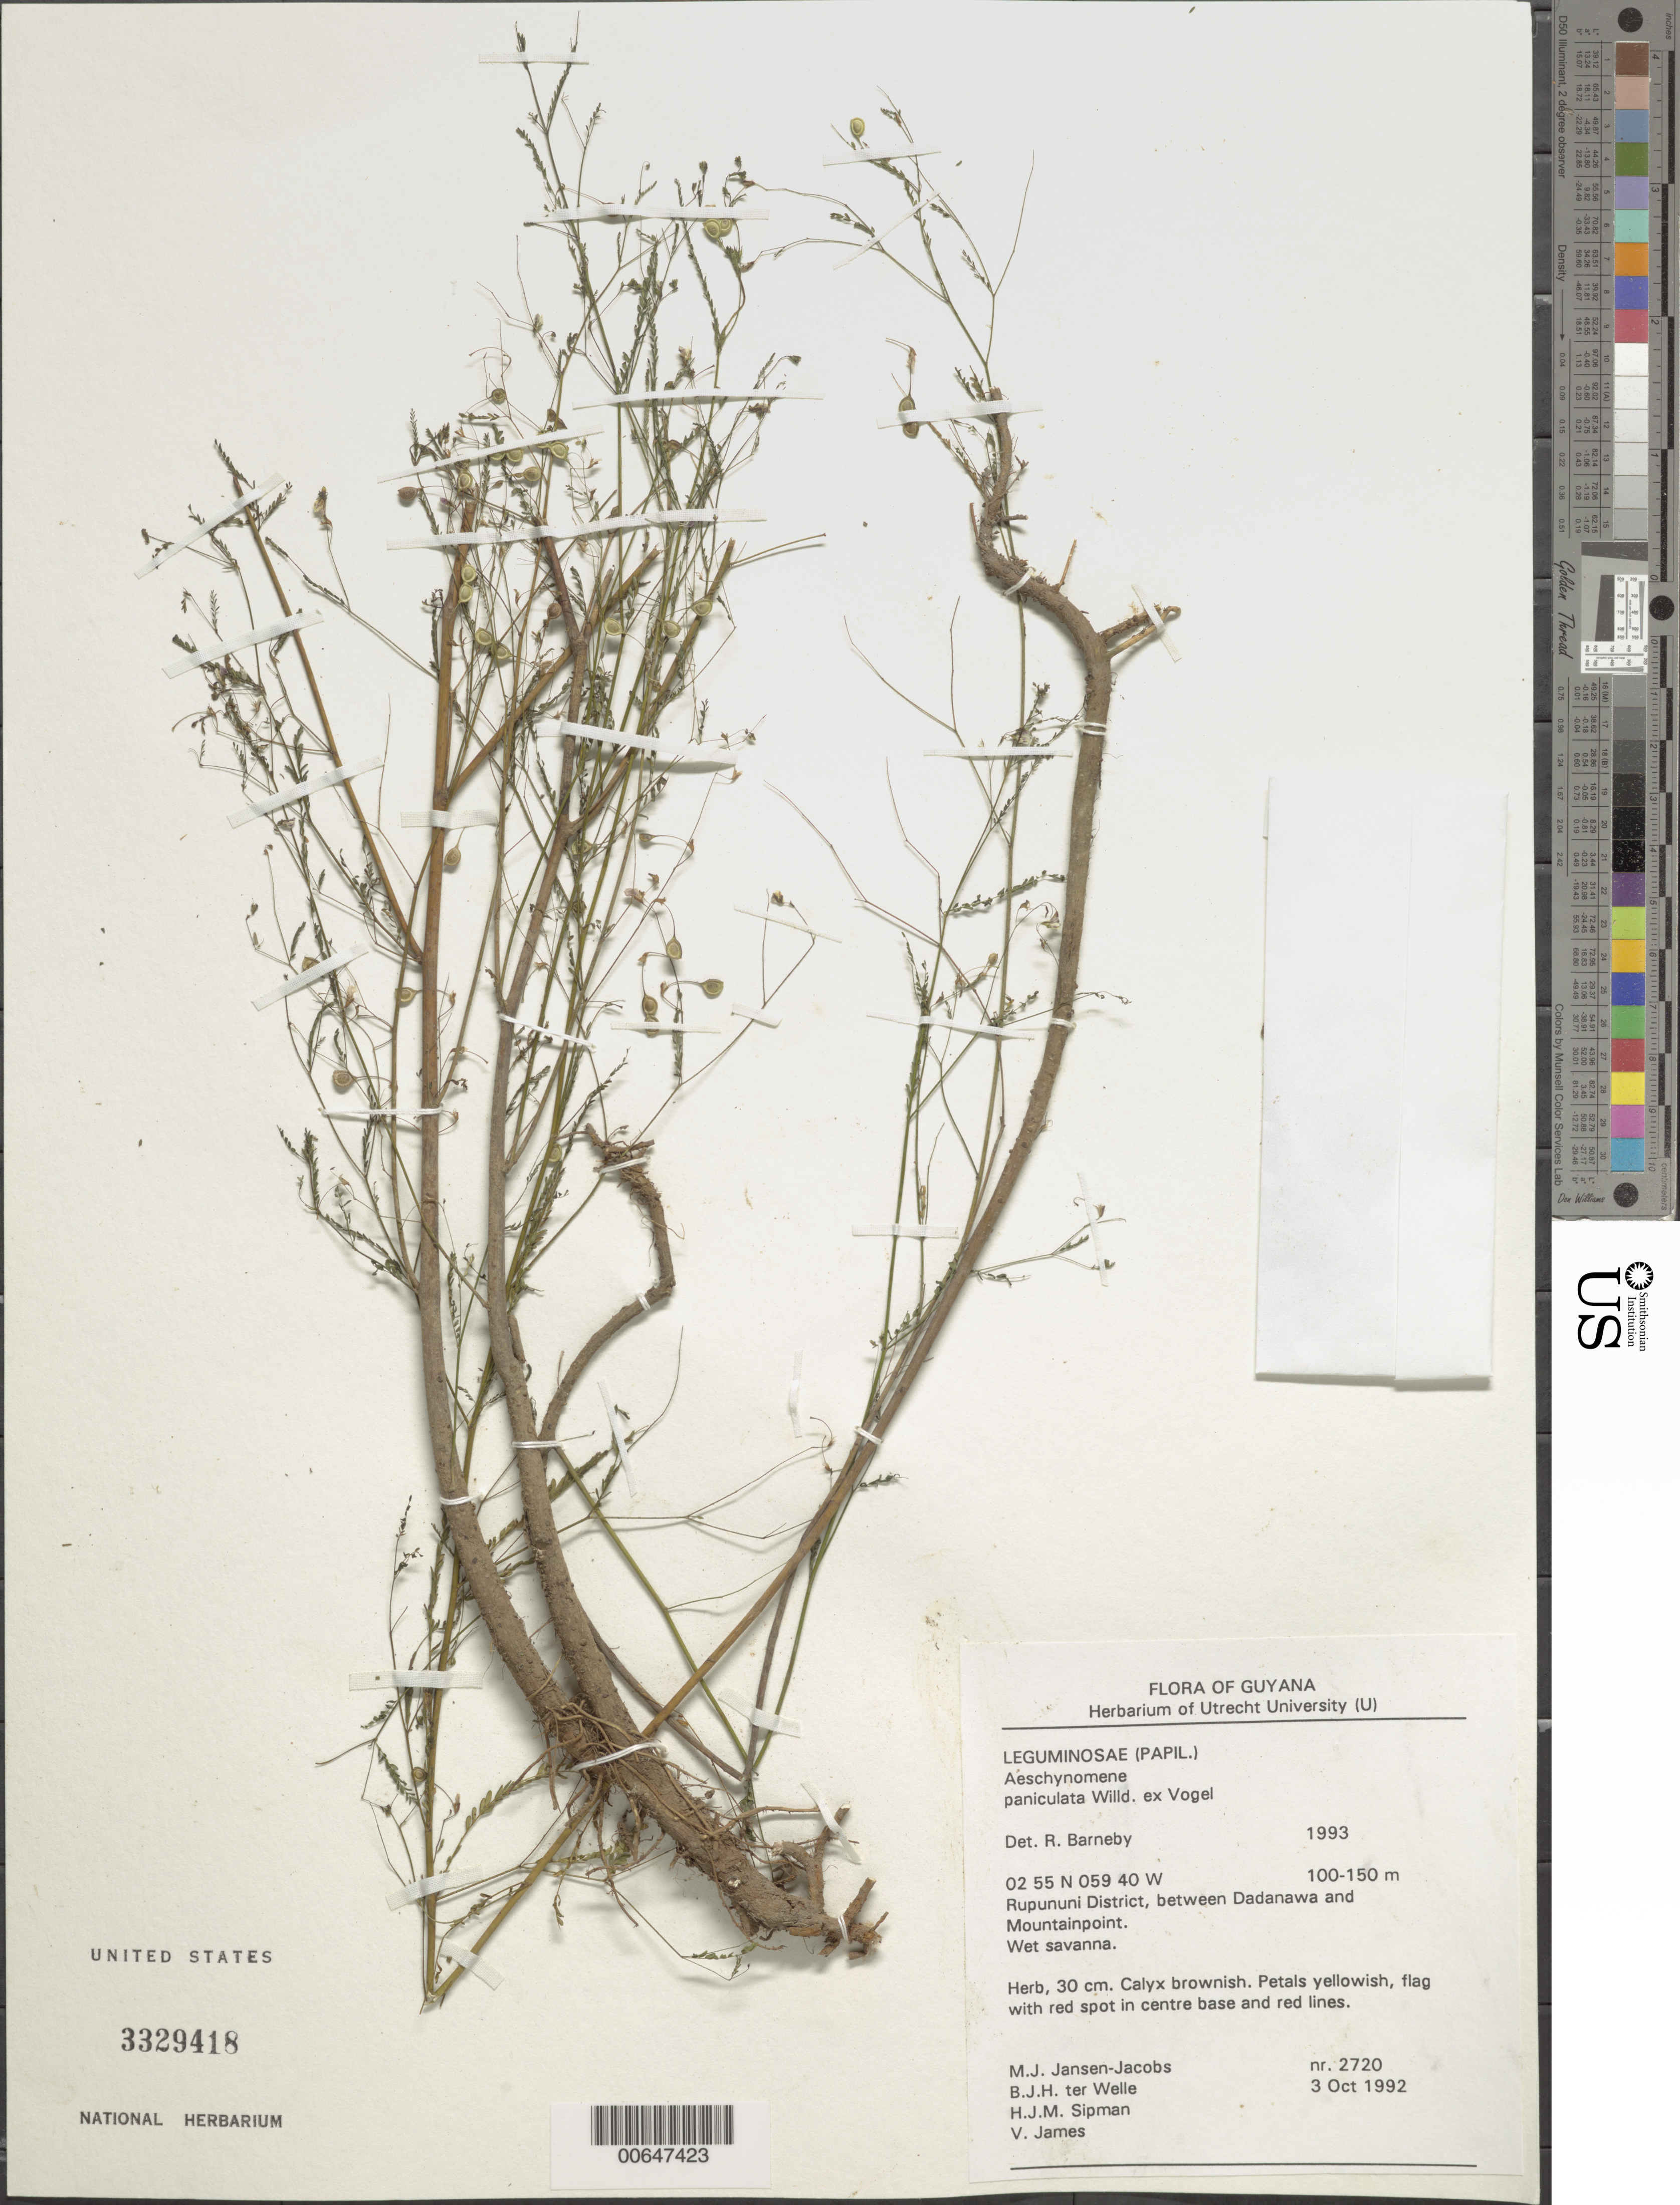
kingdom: Plantae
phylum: Tracheophyta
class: Magnoliopsida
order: Fabales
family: Fabaceae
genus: Aeschynomene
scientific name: Aeschynomene paniculata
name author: Vogel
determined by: Barneby, Rupert C., (NY)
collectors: M. J. Jansen-Jacobs, B. Welle, H. J. M. Sipman & V. James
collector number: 2720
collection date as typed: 3-Oct-92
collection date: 1992-10-03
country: Guyana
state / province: U. Takutu-U. Essequibo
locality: Rupununi District, between Dadanawa and Mountainpoint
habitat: Wet savanna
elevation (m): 100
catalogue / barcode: US 3329418